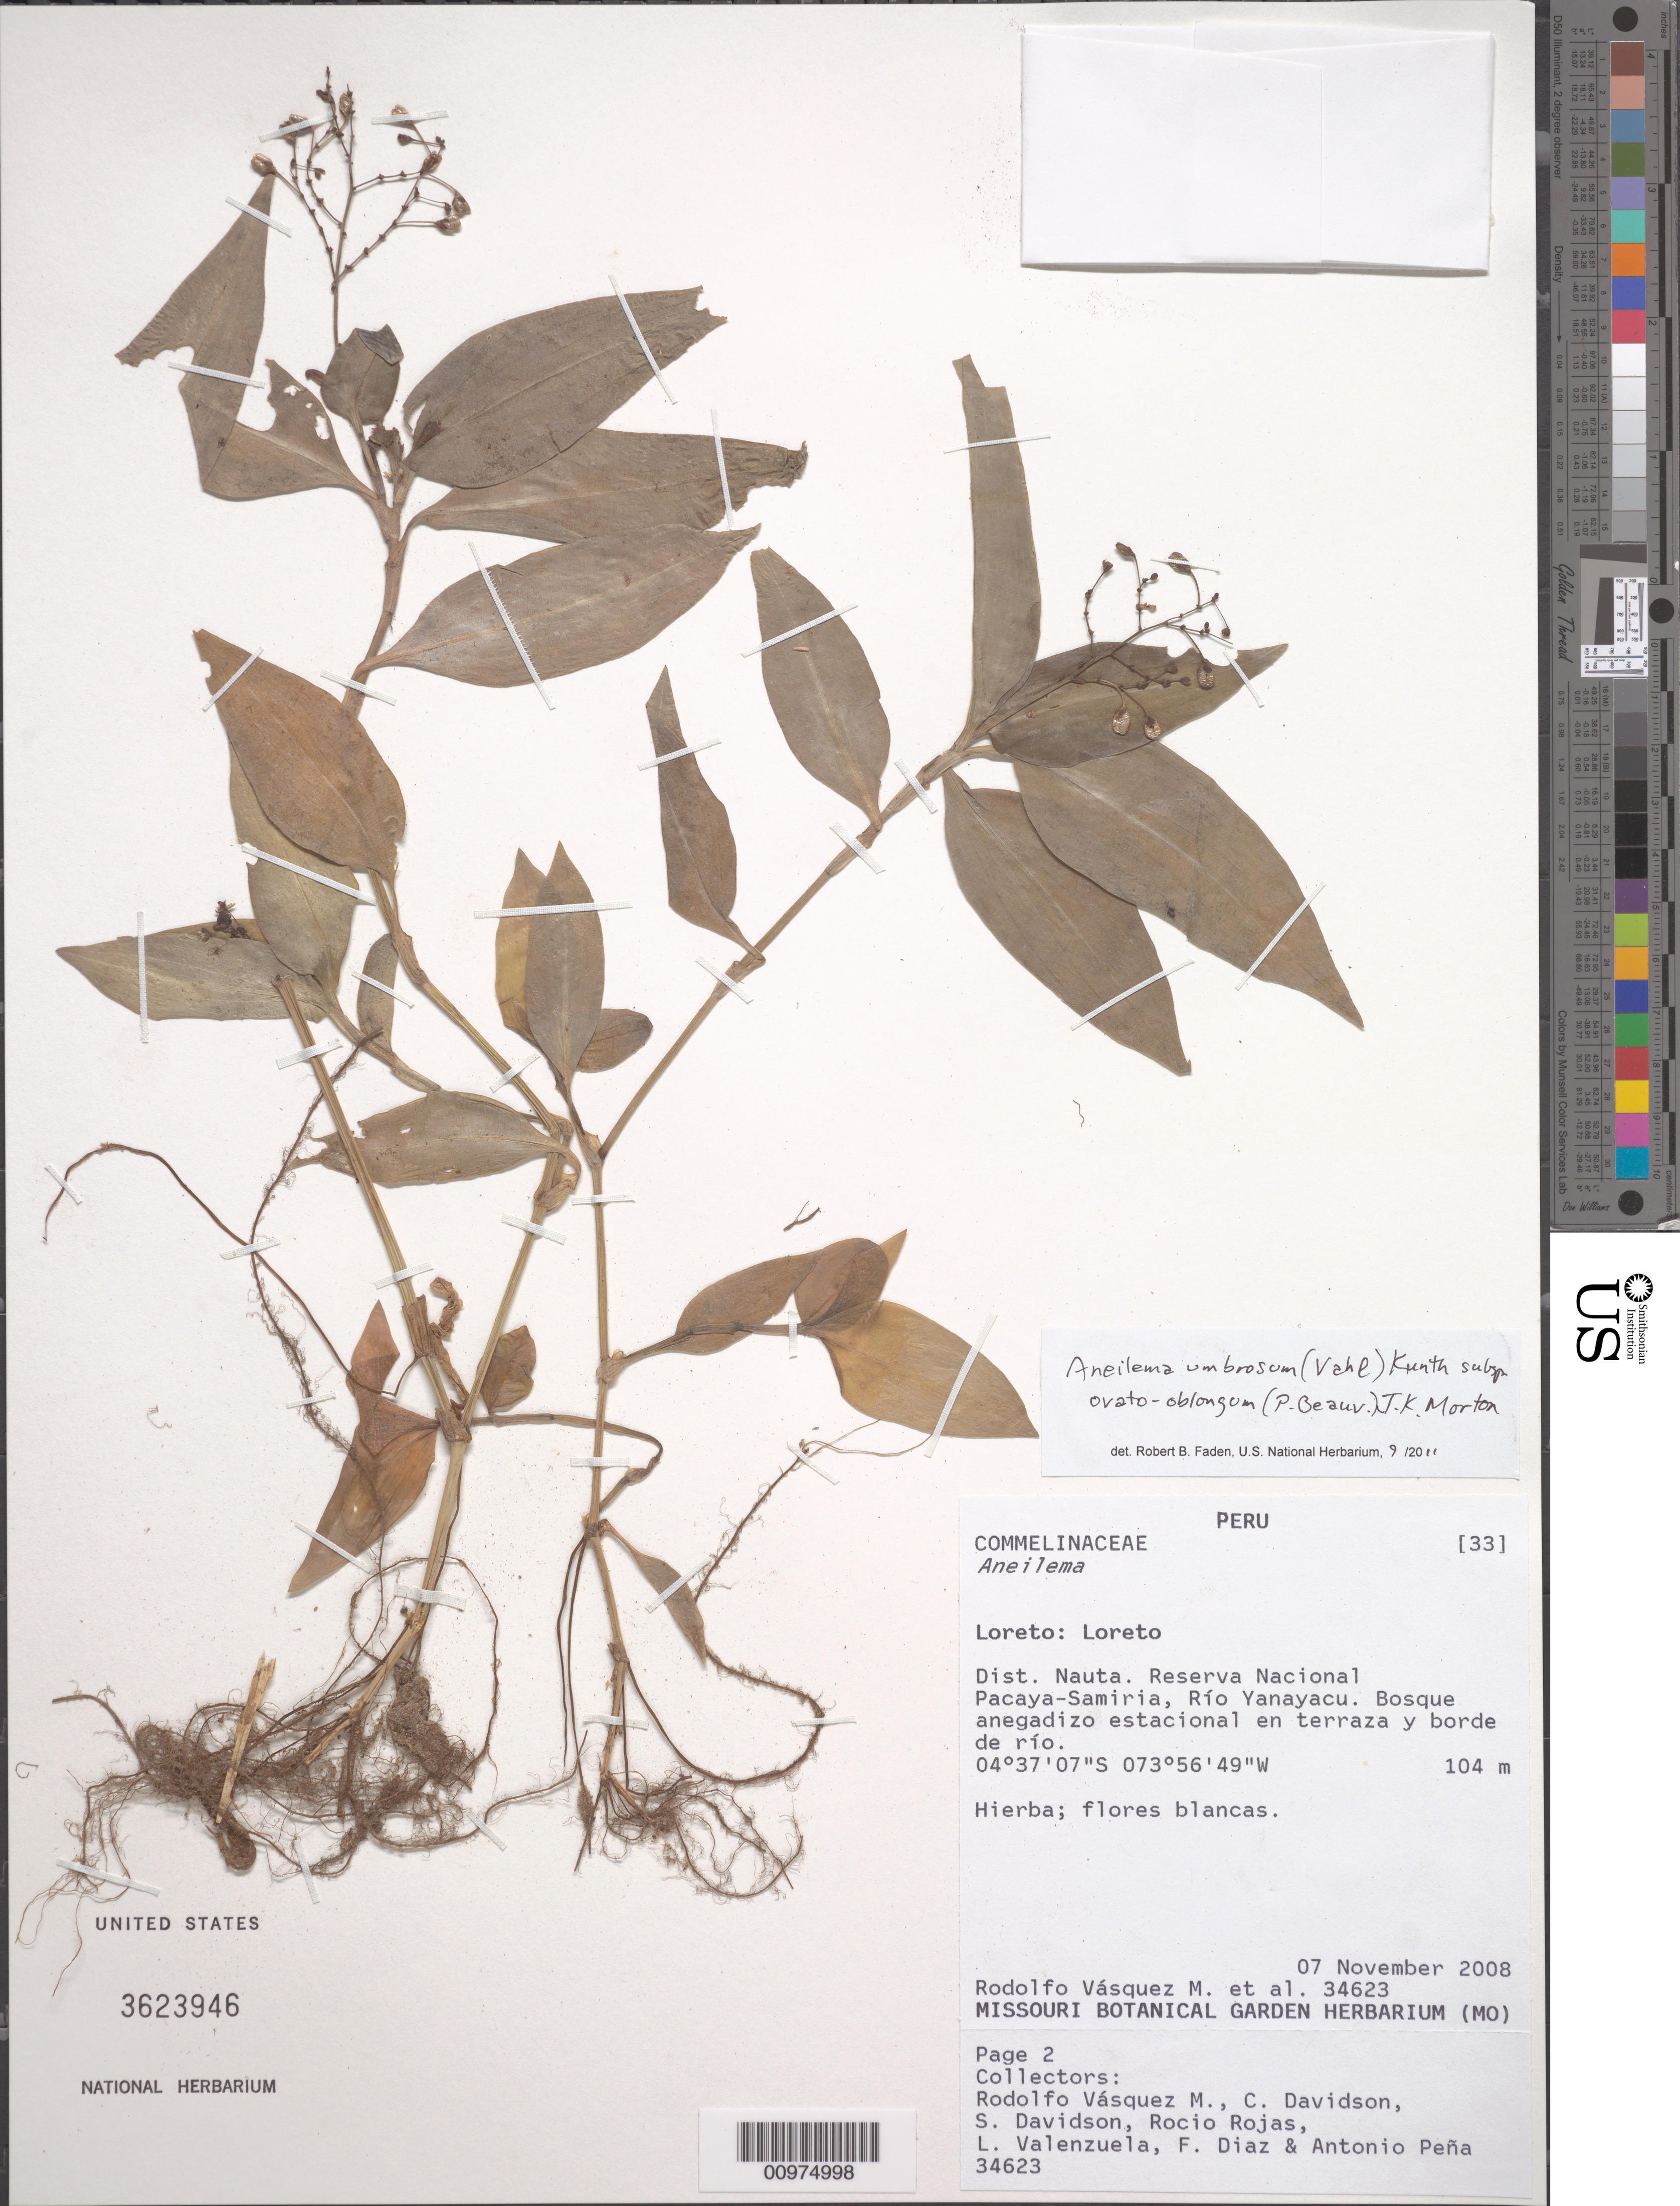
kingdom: Plantae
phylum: Tracheophyta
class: Liliopsida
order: Commelinales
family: Commelinaceae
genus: Aneilema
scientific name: Aneilema umbrosum subsp. ovato-oblongum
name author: (P. Beauv.) J.K. Morton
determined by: Faden, Robert B., (US), Smithsonian Institution - National Museum of Natural History (UNITED STATES)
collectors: R. Vásquez M. et al.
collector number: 34623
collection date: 2008-11-07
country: Peru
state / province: Loreto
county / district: Loreto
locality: Reserva Nacional Pacaya-Samiria, Río Yanayacu.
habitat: Bosque anegadizo estacional en terraza y borde de río.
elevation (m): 104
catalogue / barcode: US 3623946